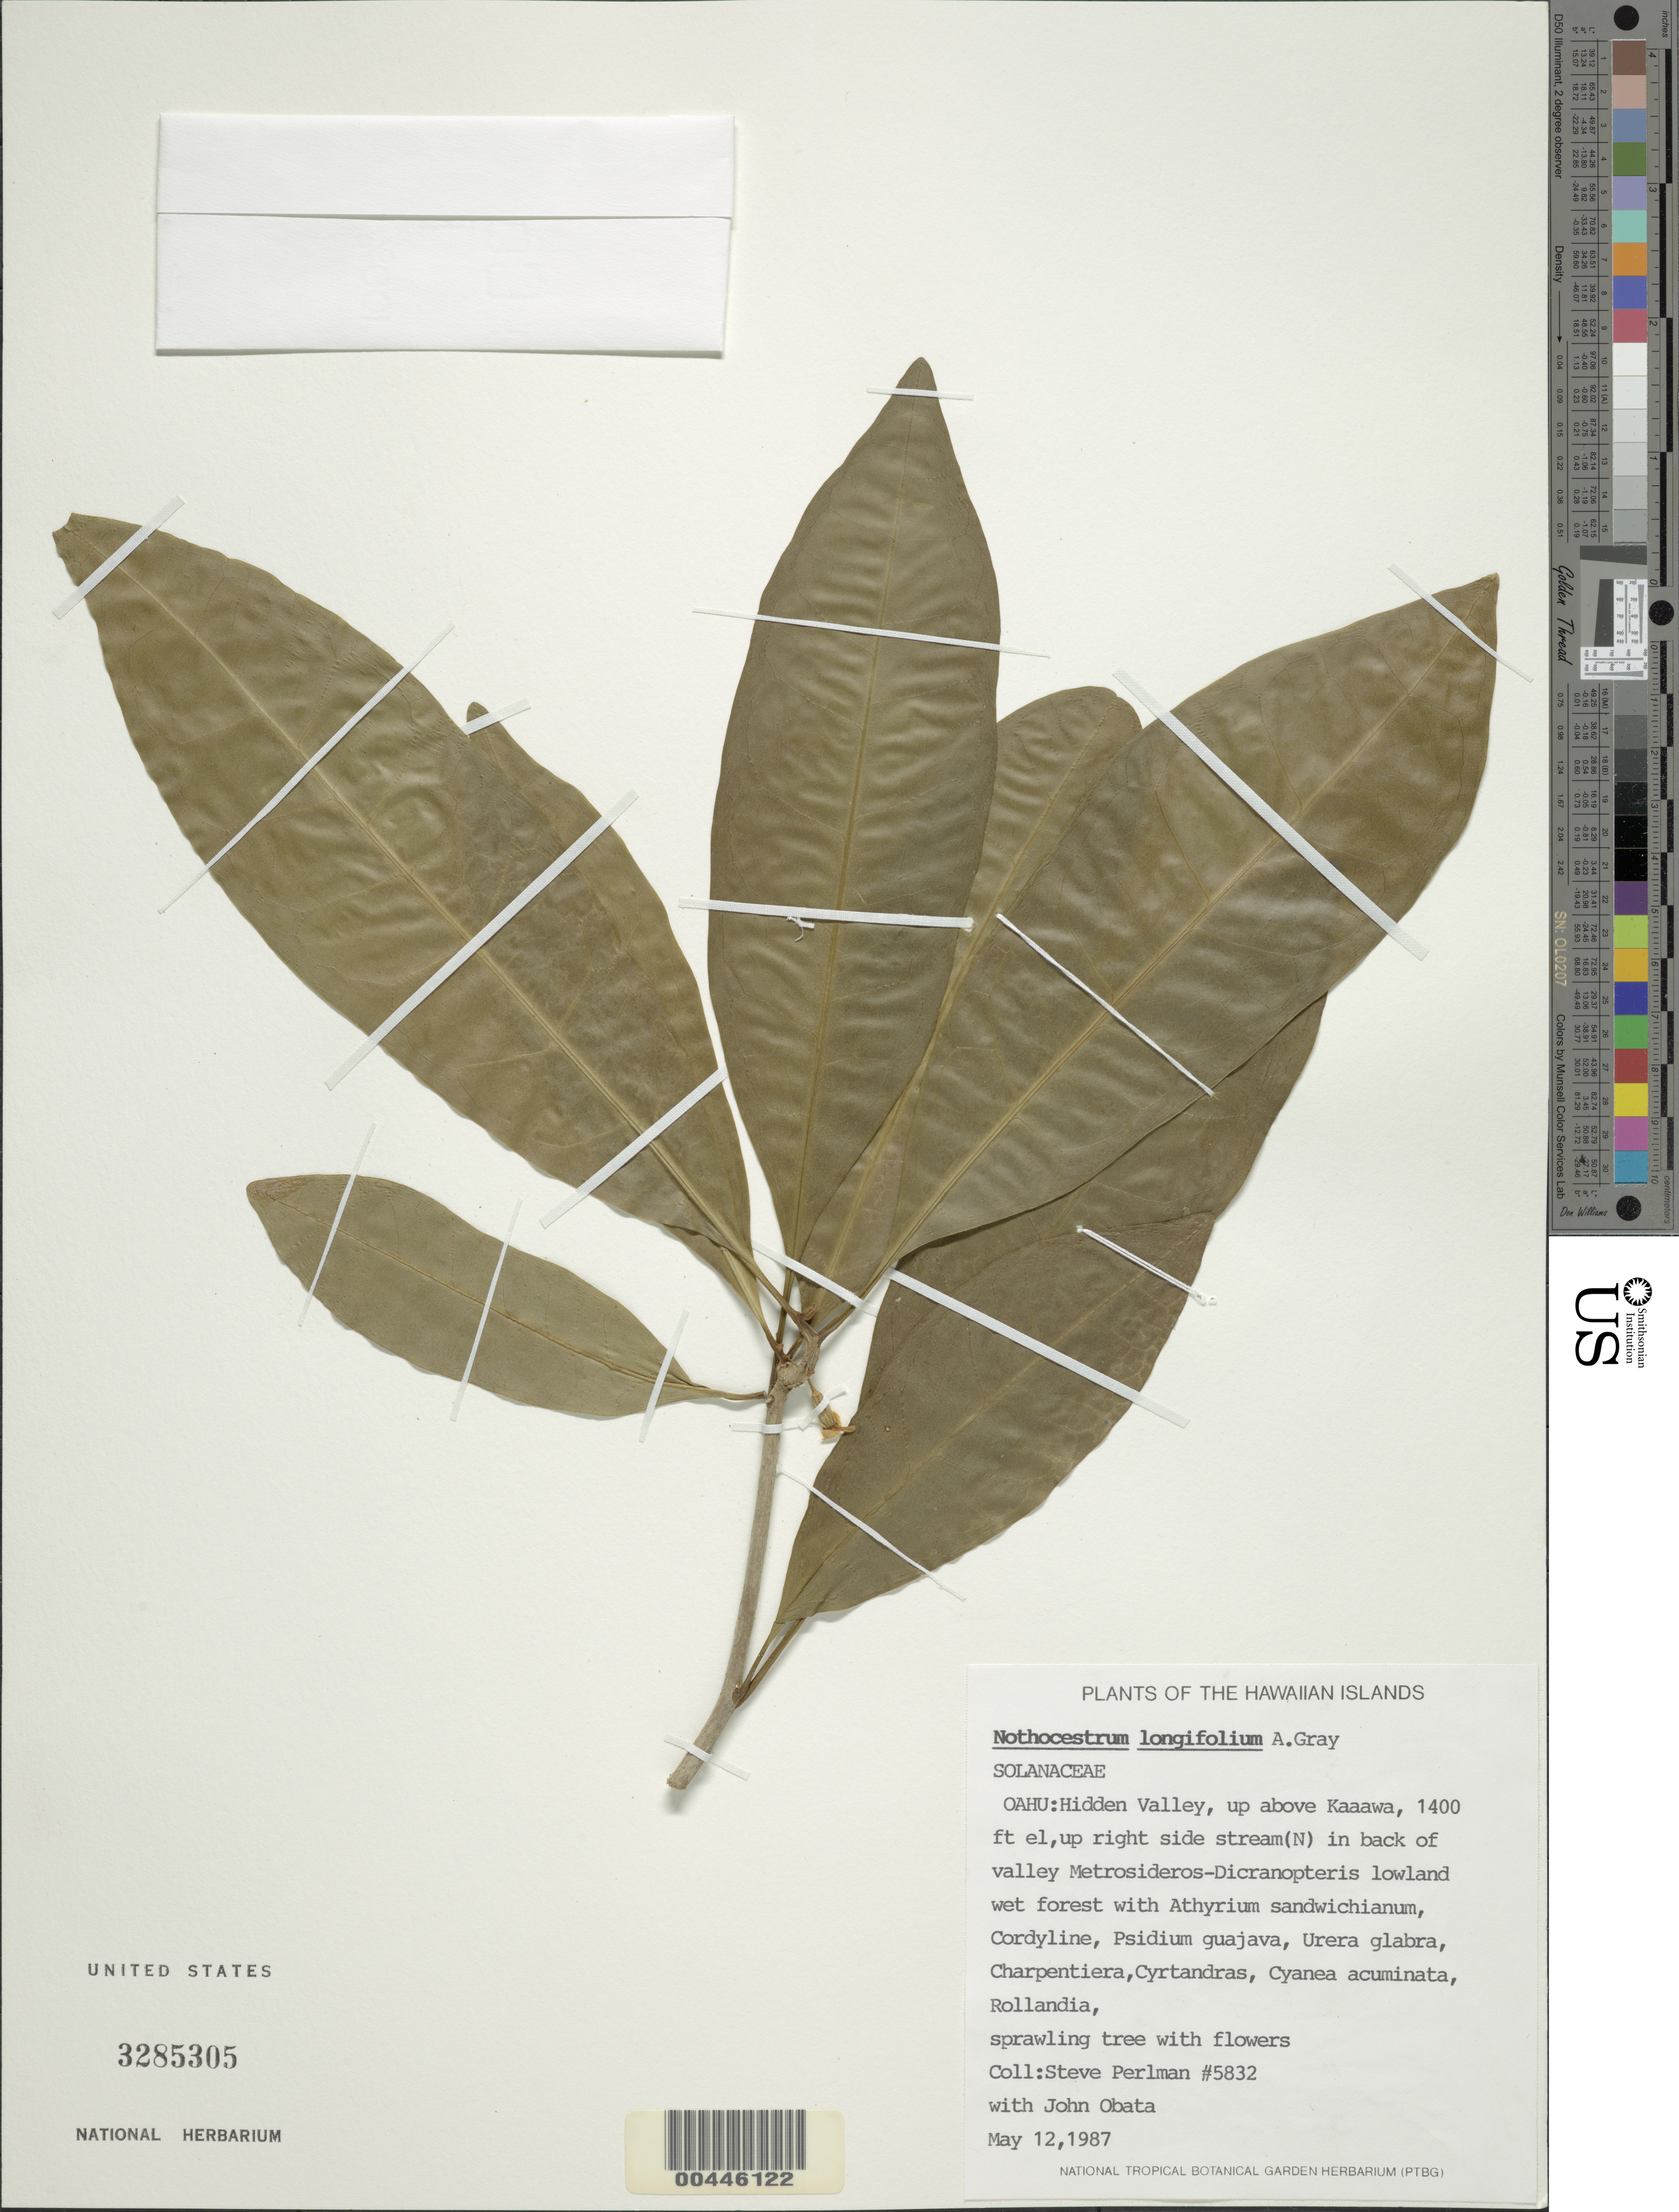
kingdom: Plantae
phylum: Tracheophyta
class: Magnoliopsida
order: Solanales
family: Solanaceae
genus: Nothocestrum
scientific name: Nothocestrum longifolium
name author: A. Gray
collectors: S. P. Perlman & J. Obata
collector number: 5832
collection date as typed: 12 May 1987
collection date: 1987-05-12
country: United States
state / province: Hawaii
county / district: Honolulu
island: Oahu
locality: Hidden Valley, up above Kaaawa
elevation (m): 427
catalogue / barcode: US 3285305